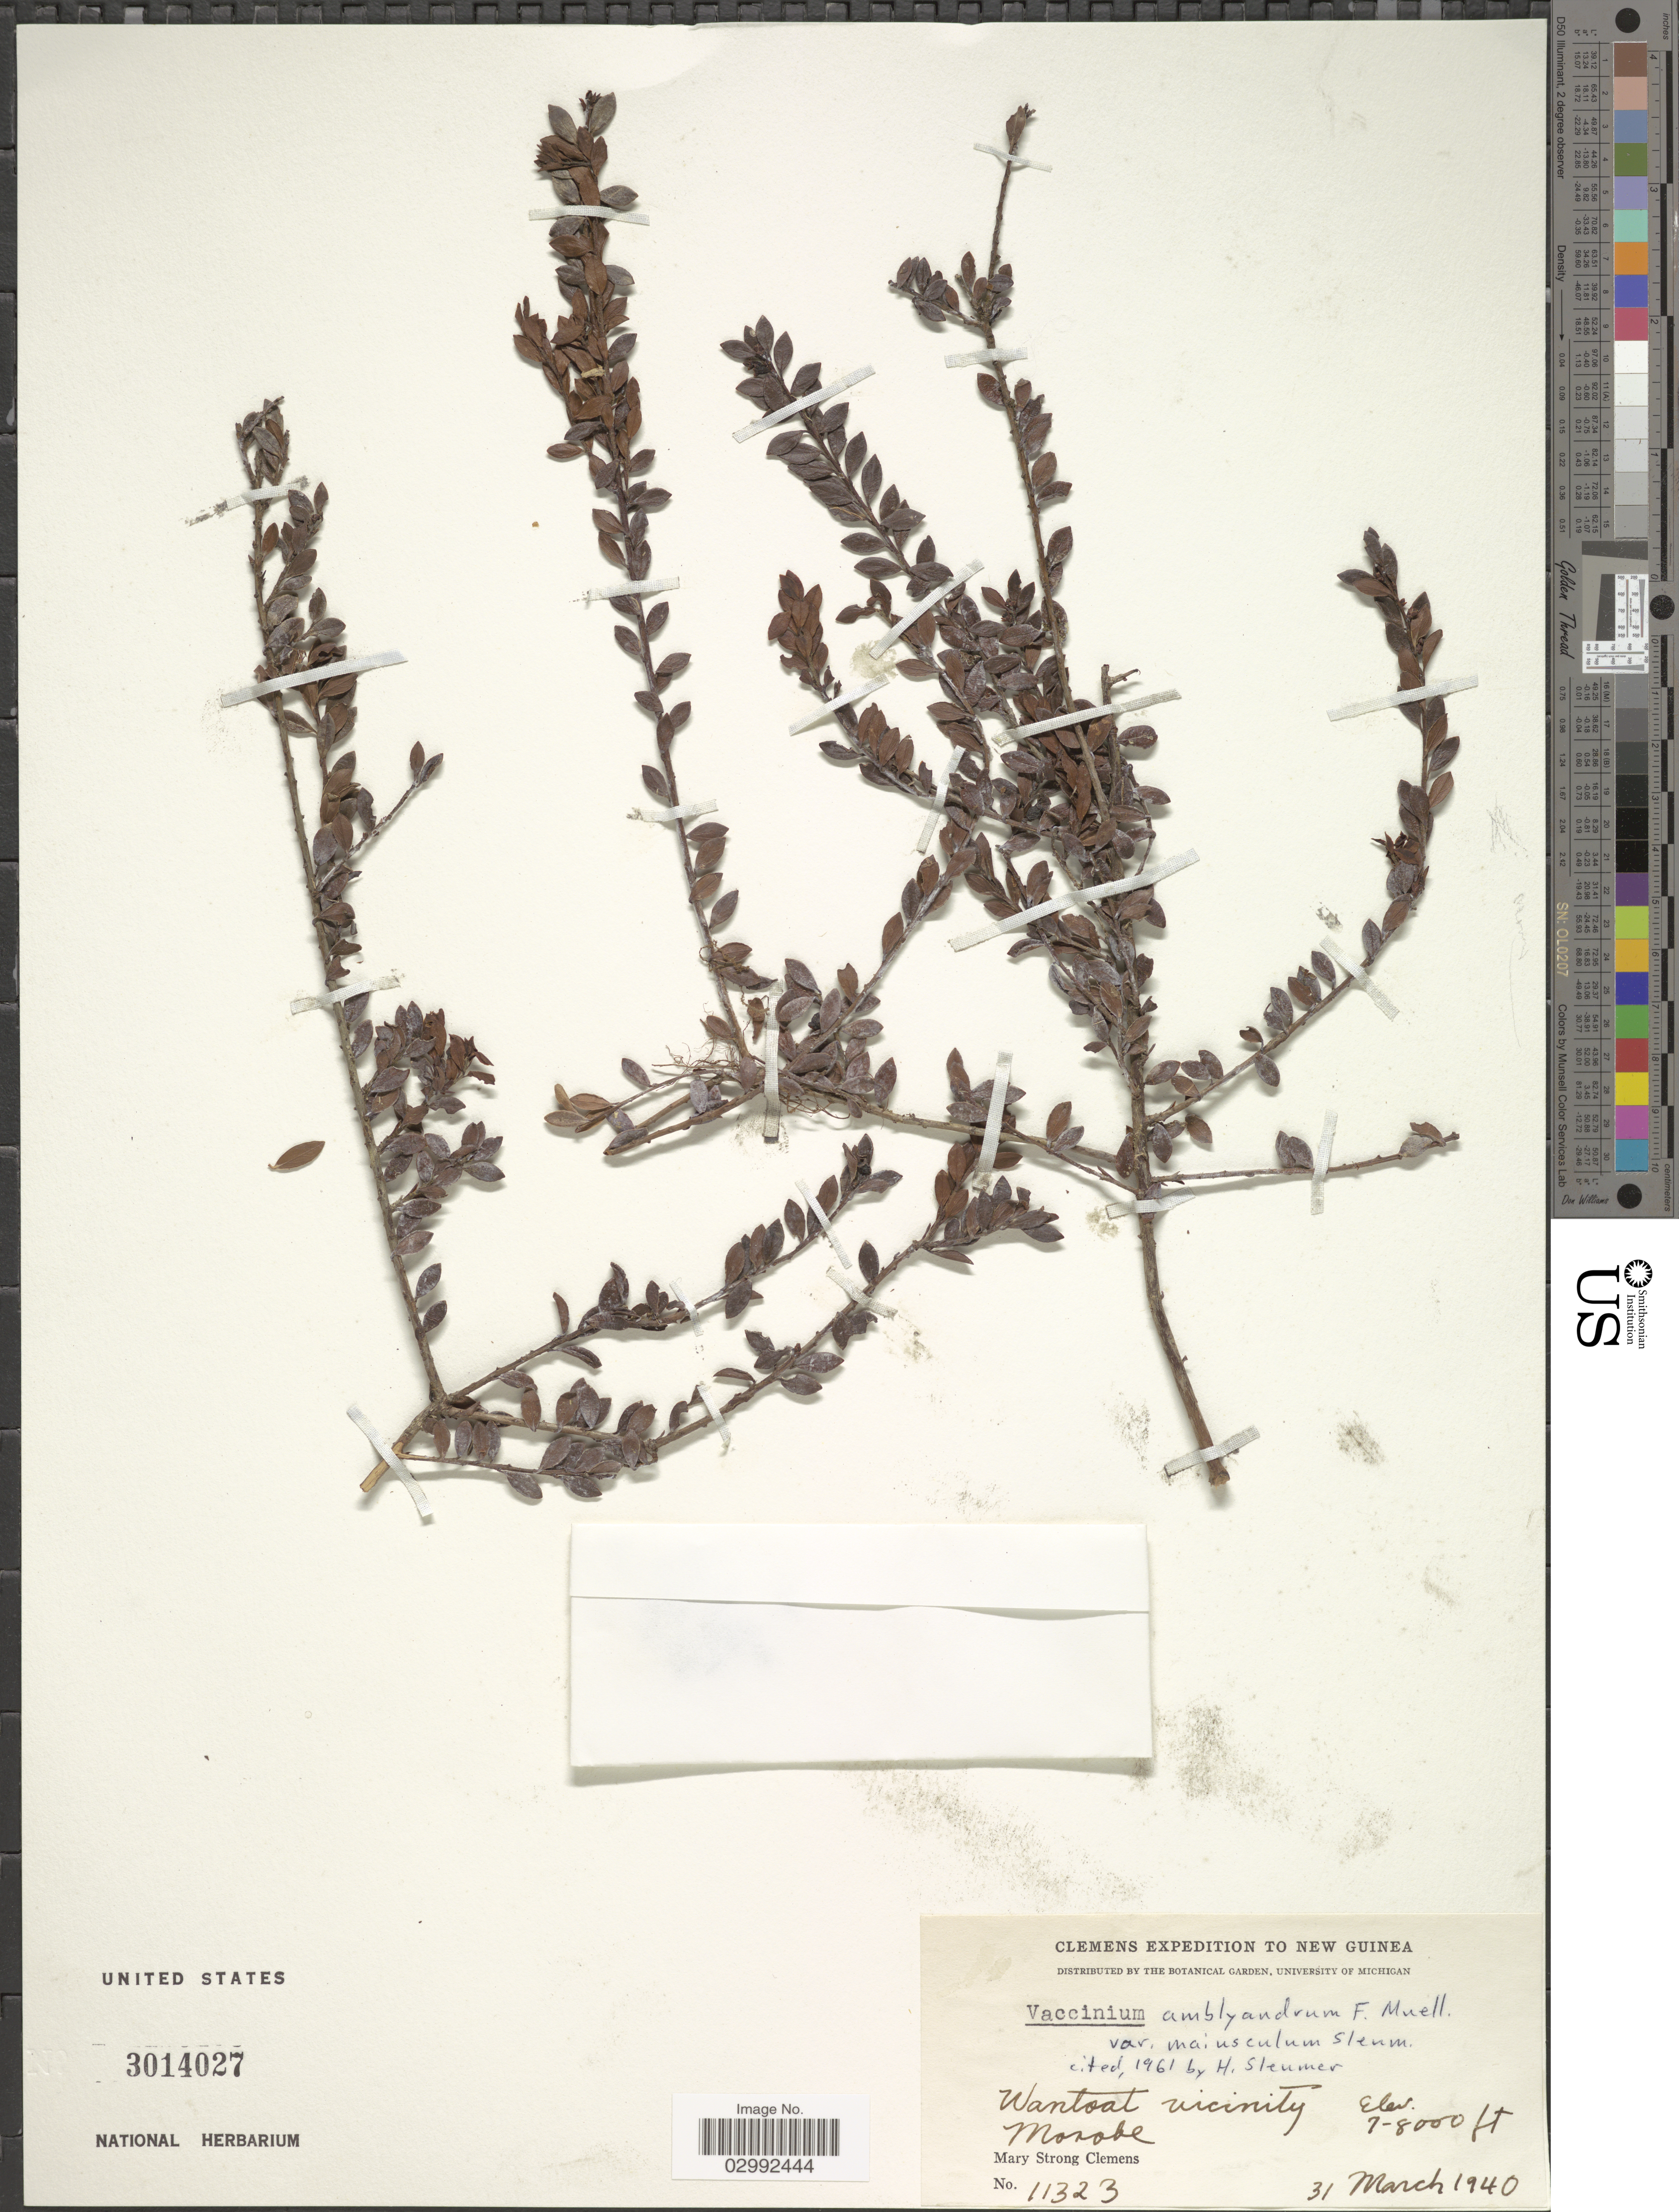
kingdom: Plantae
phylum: Tracheophyta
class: Magnoliopsida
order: Ericales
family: Ericaceae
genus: Vaccinium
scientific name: Vaccinium amblyandrum var. maiusculum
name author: Sleumer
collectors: M. S. Clemens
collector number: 11323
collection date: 1940-03-31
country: Papua New Guinea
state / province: Morobe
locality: New Guinea, Wantoat vicinity, Morobe.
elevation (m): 2134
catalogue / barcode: US 3014027